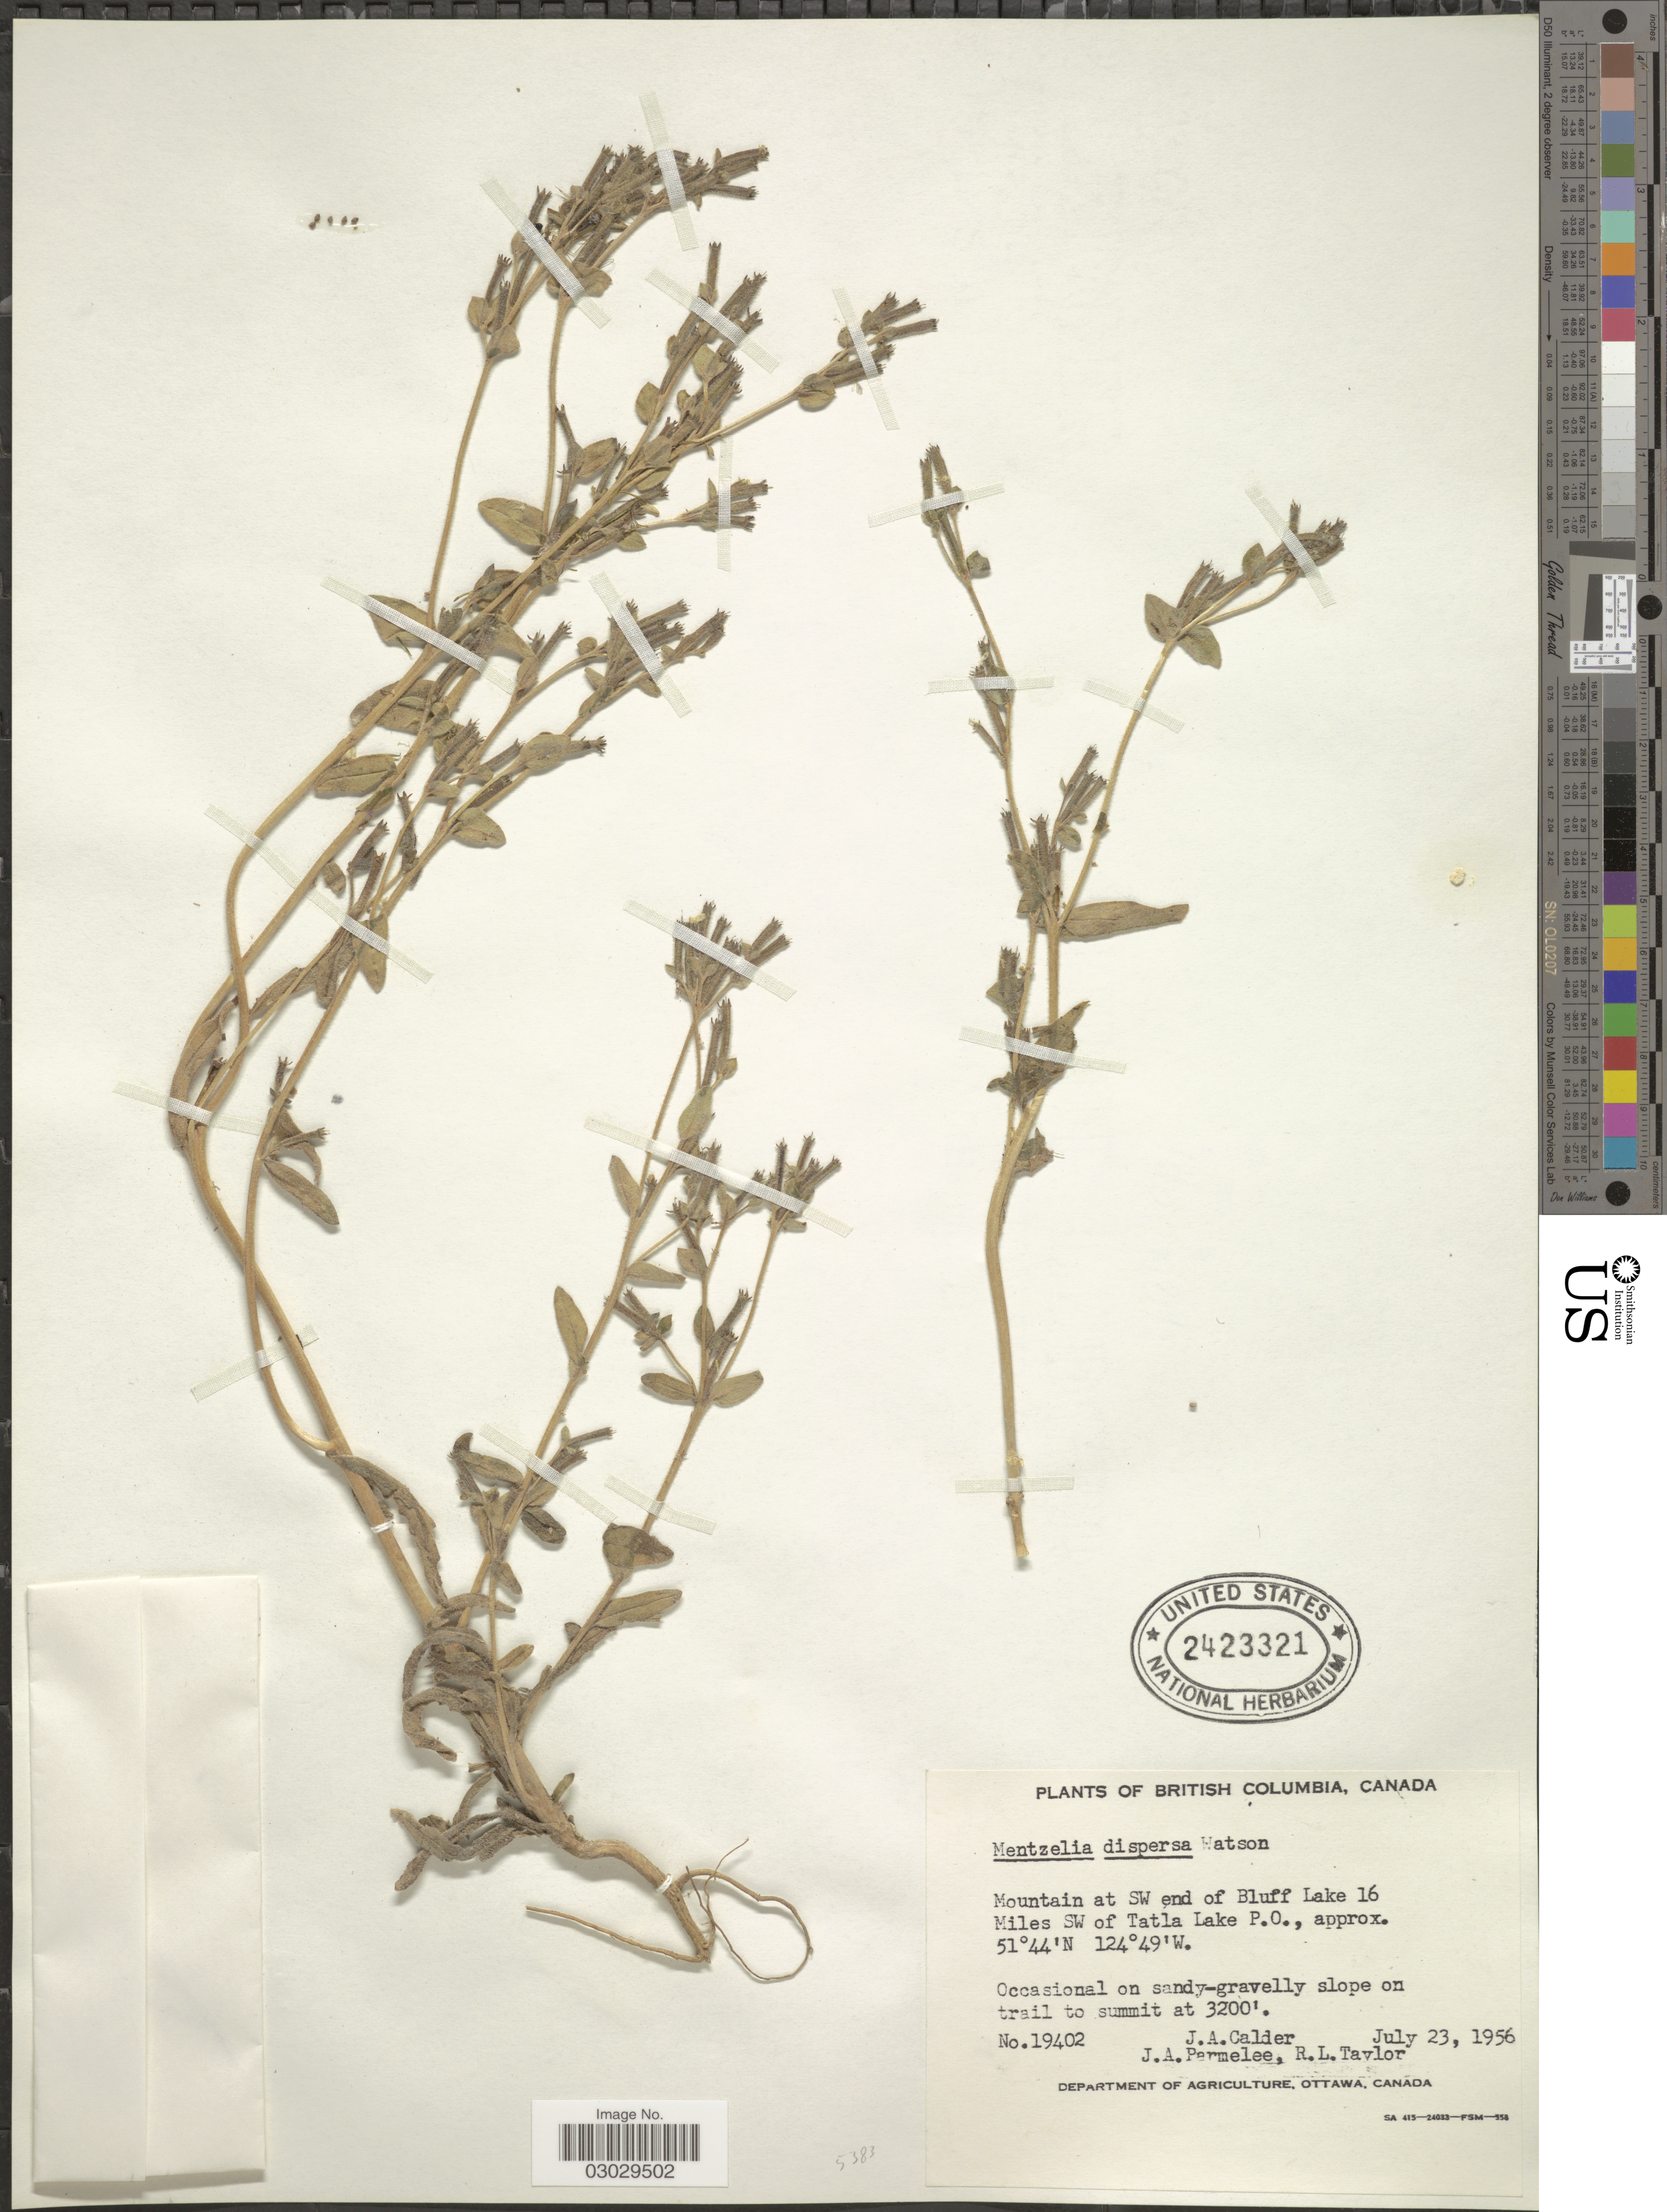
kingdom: Plantae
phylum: Tracheophyta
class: Magnoliopsida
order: Cornales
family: Loasaceae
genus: Mentzelia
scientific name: Mentzelia dispersa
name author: S. Watson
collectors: J. A. Calder, J. A. Parmelee & R. Taylor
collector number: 19402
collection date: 1956-07-23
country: Canada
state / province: British Columbia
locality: Mountain at SW end of Bluff Lake 16 Miles SW of Tatla Lake P.O.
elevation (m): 975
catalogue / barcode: US 2423321